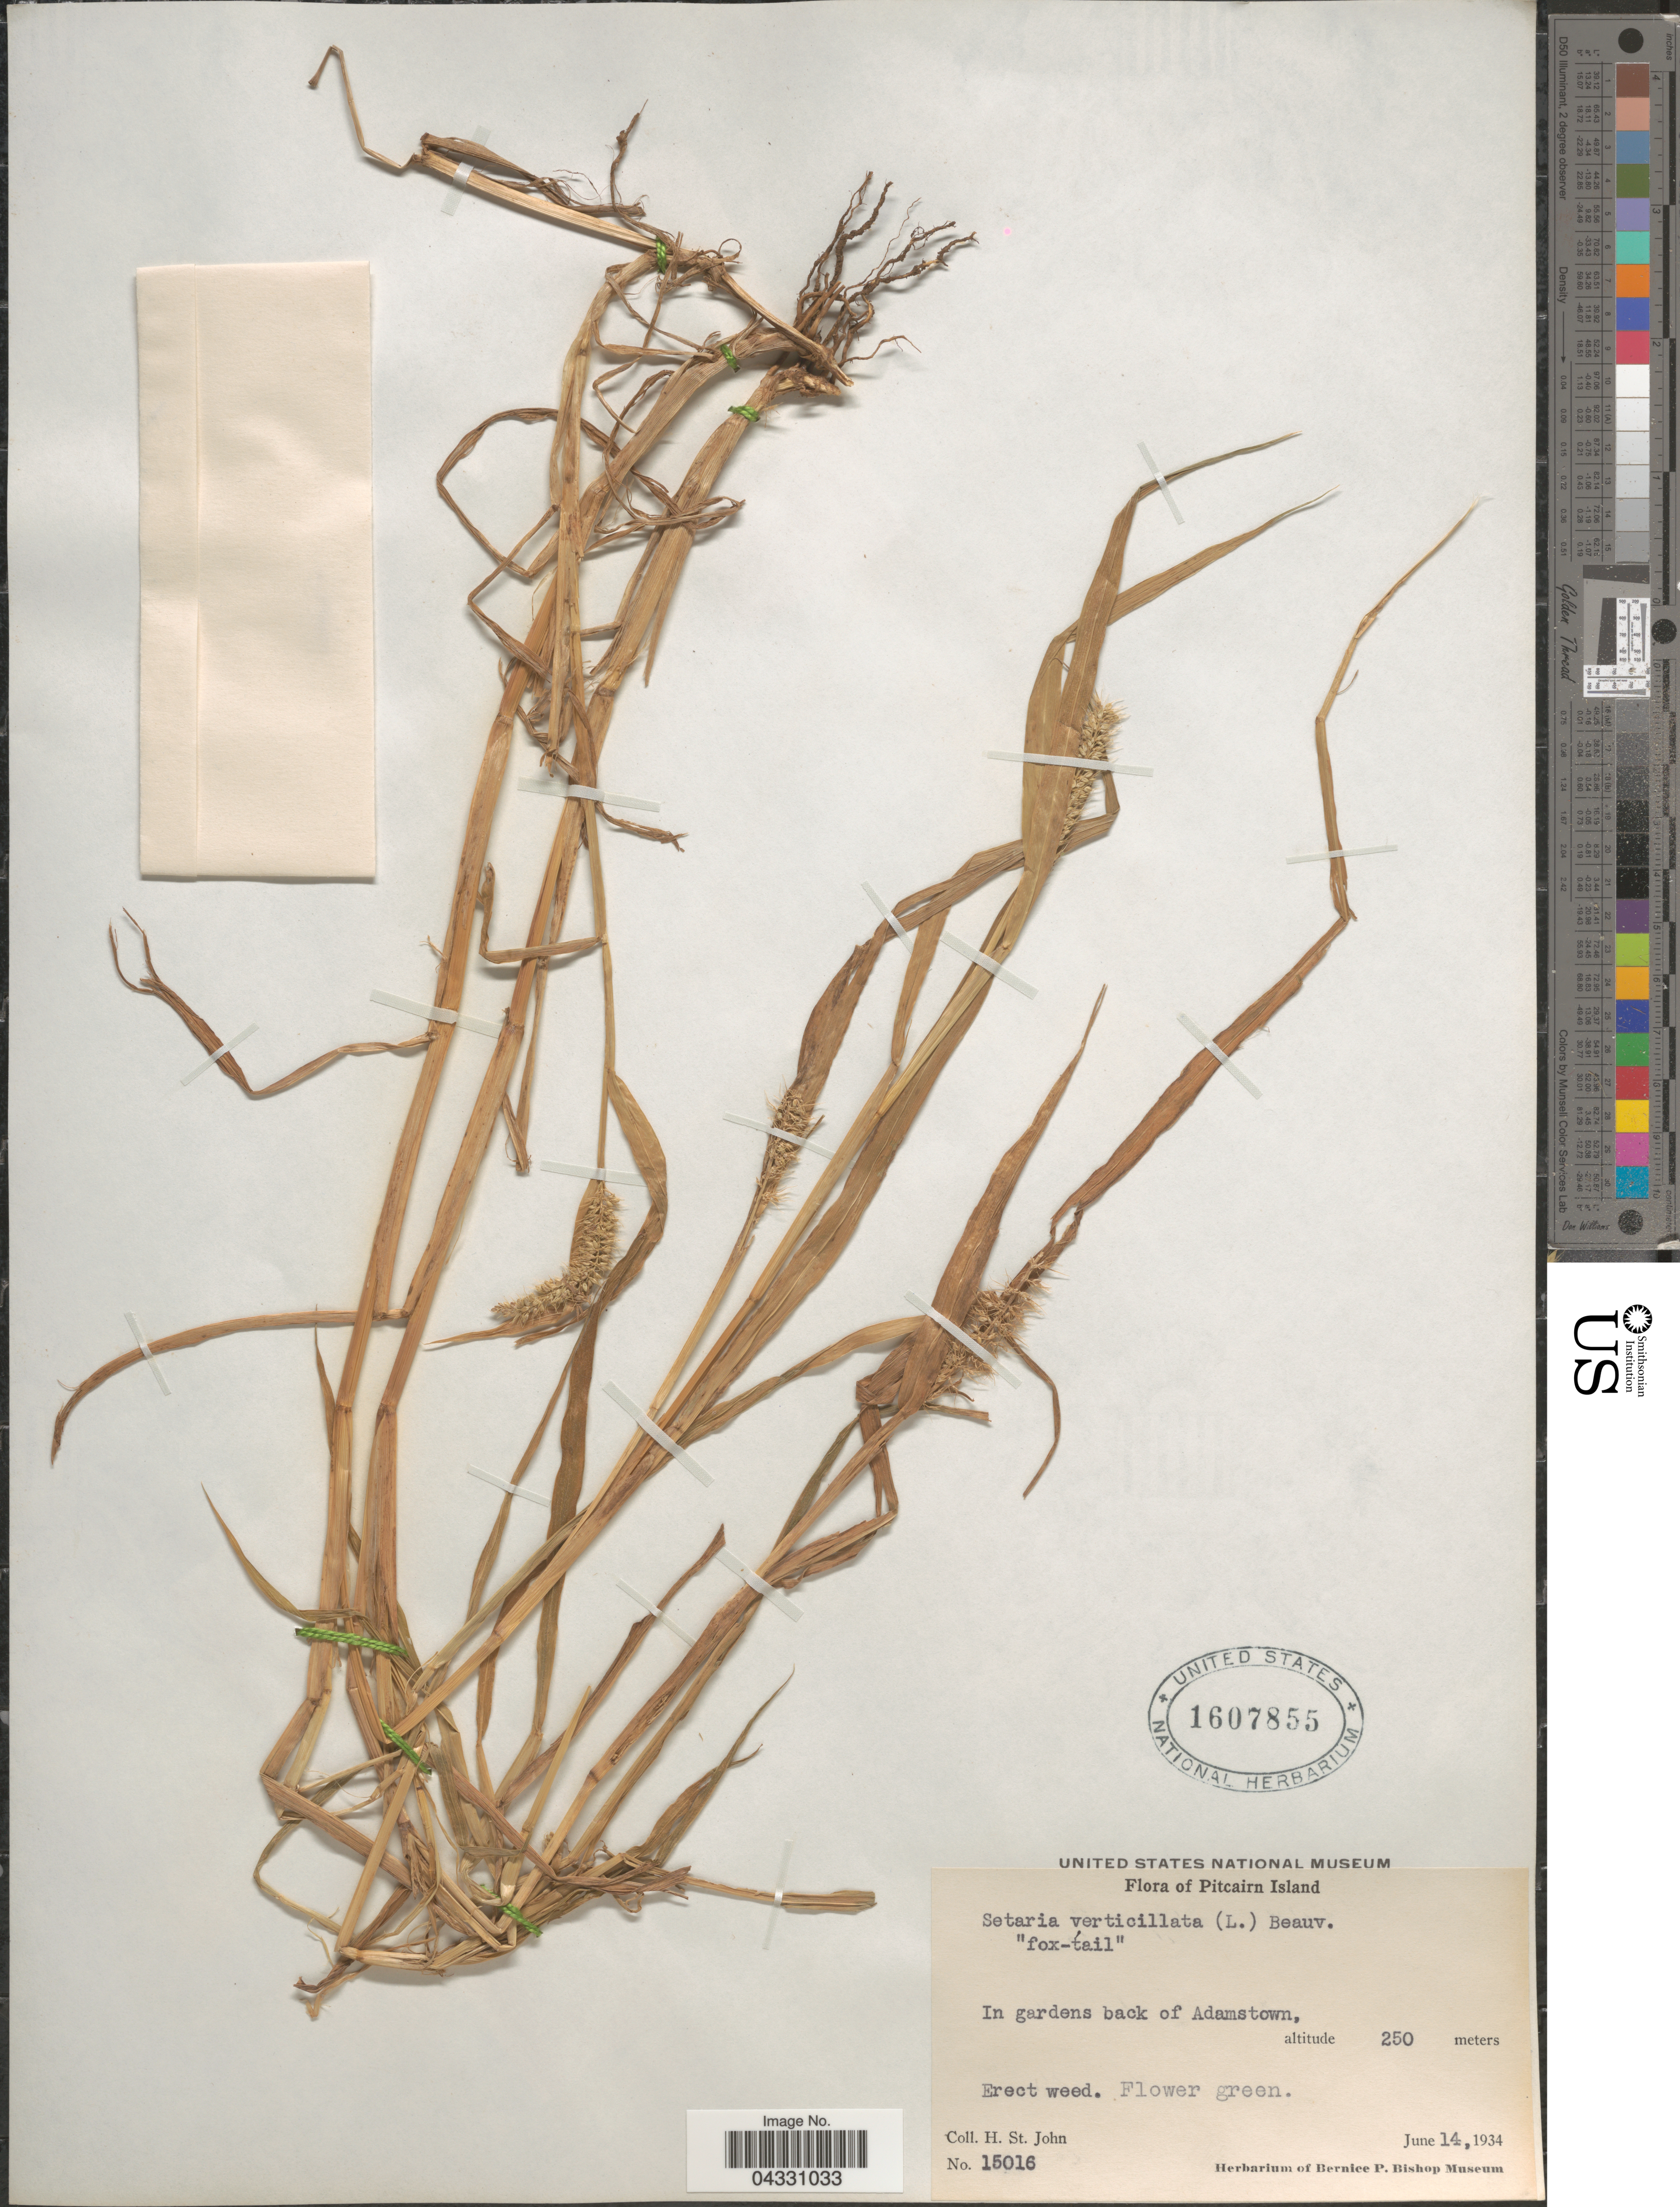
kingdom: Plantae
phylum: Tracheophyta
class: Liliopsida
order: Poales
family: Poaceae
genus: Setaria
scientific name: Setaria adhaerens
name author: (Forssk.) Chiov.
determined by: Wagner, W. L., (BOT), Smithsonian Institution - National Museum of Natural History (UNITED STATES)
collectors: H. St. John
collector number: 15016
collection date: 1934-06-14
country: Pitcairn Islands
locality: In gardens back of Adamstown.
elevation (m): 250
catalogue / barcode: US 1607855